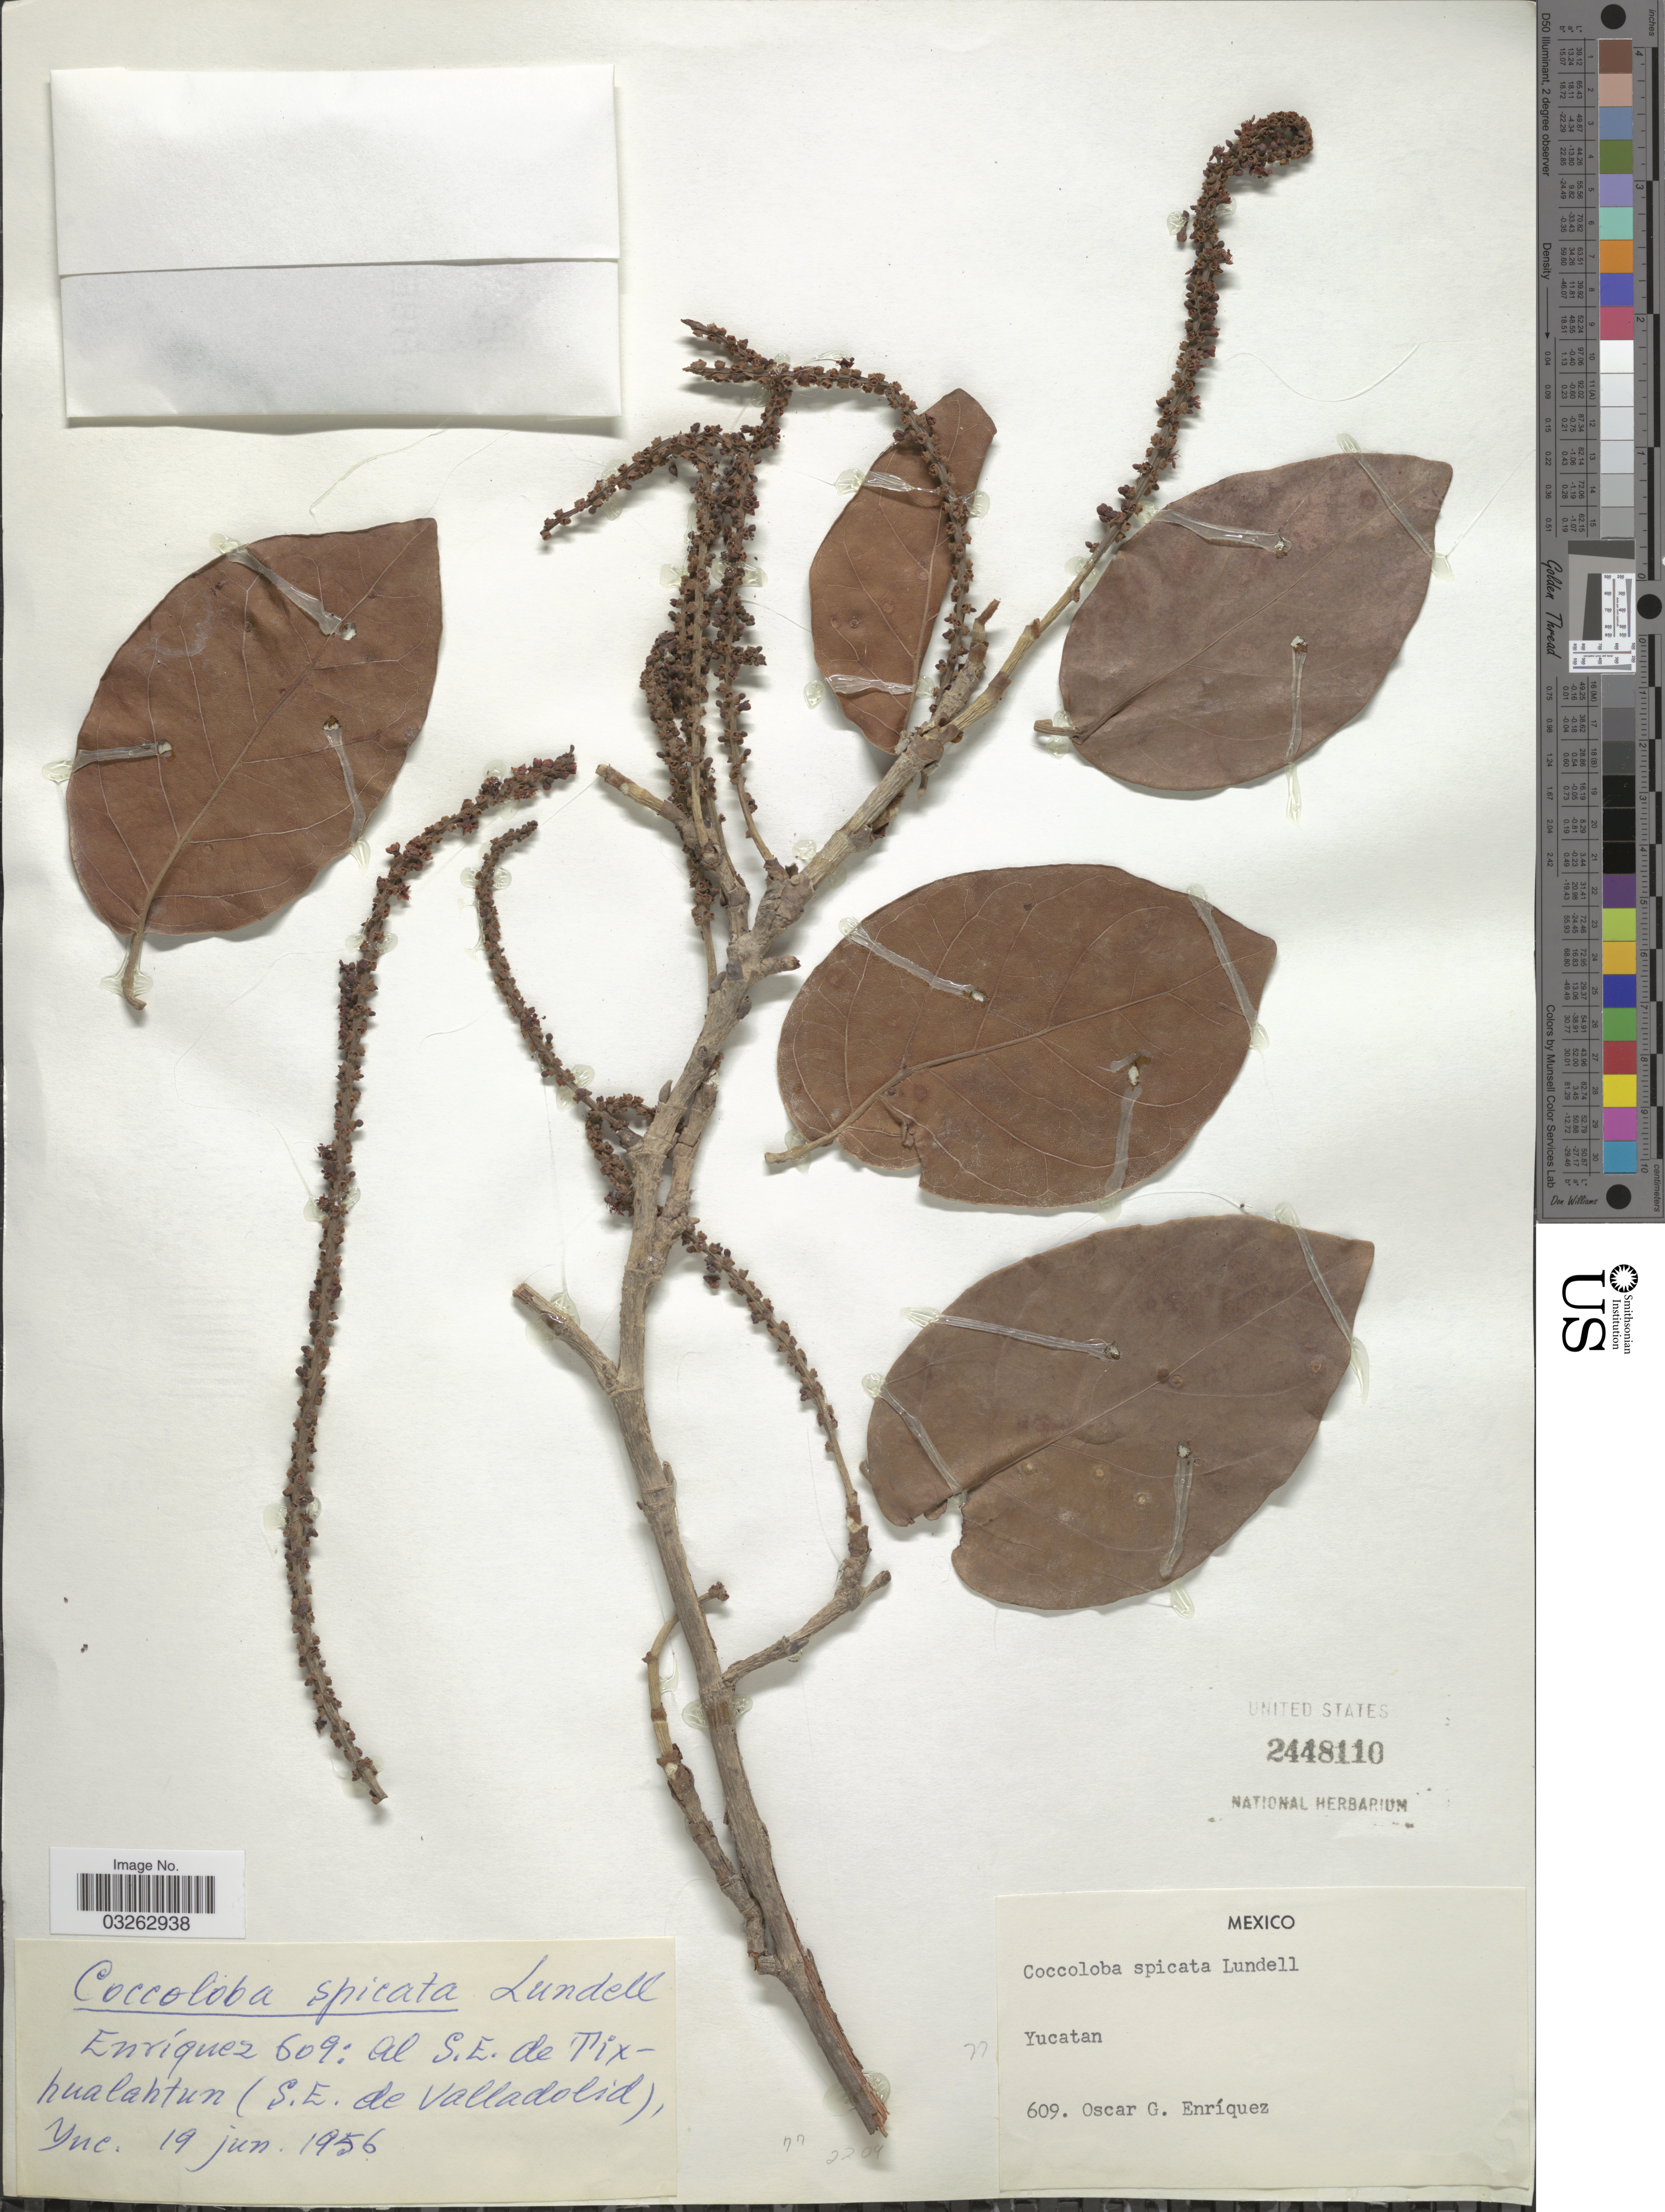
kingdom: Plantae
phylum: Tracheophyta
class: Magnoliopsida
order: Caryophyllales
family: Polygonaceae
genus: Coccoloba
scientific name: Coccoloba spicata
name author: Lundell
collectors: O. Enriquez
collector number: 609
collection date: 1956-06-19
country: Mexico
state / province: Yucatán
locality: Al S.E. de Tixhualahtun (S.E. de Valladolid).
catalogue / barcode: US 2448110